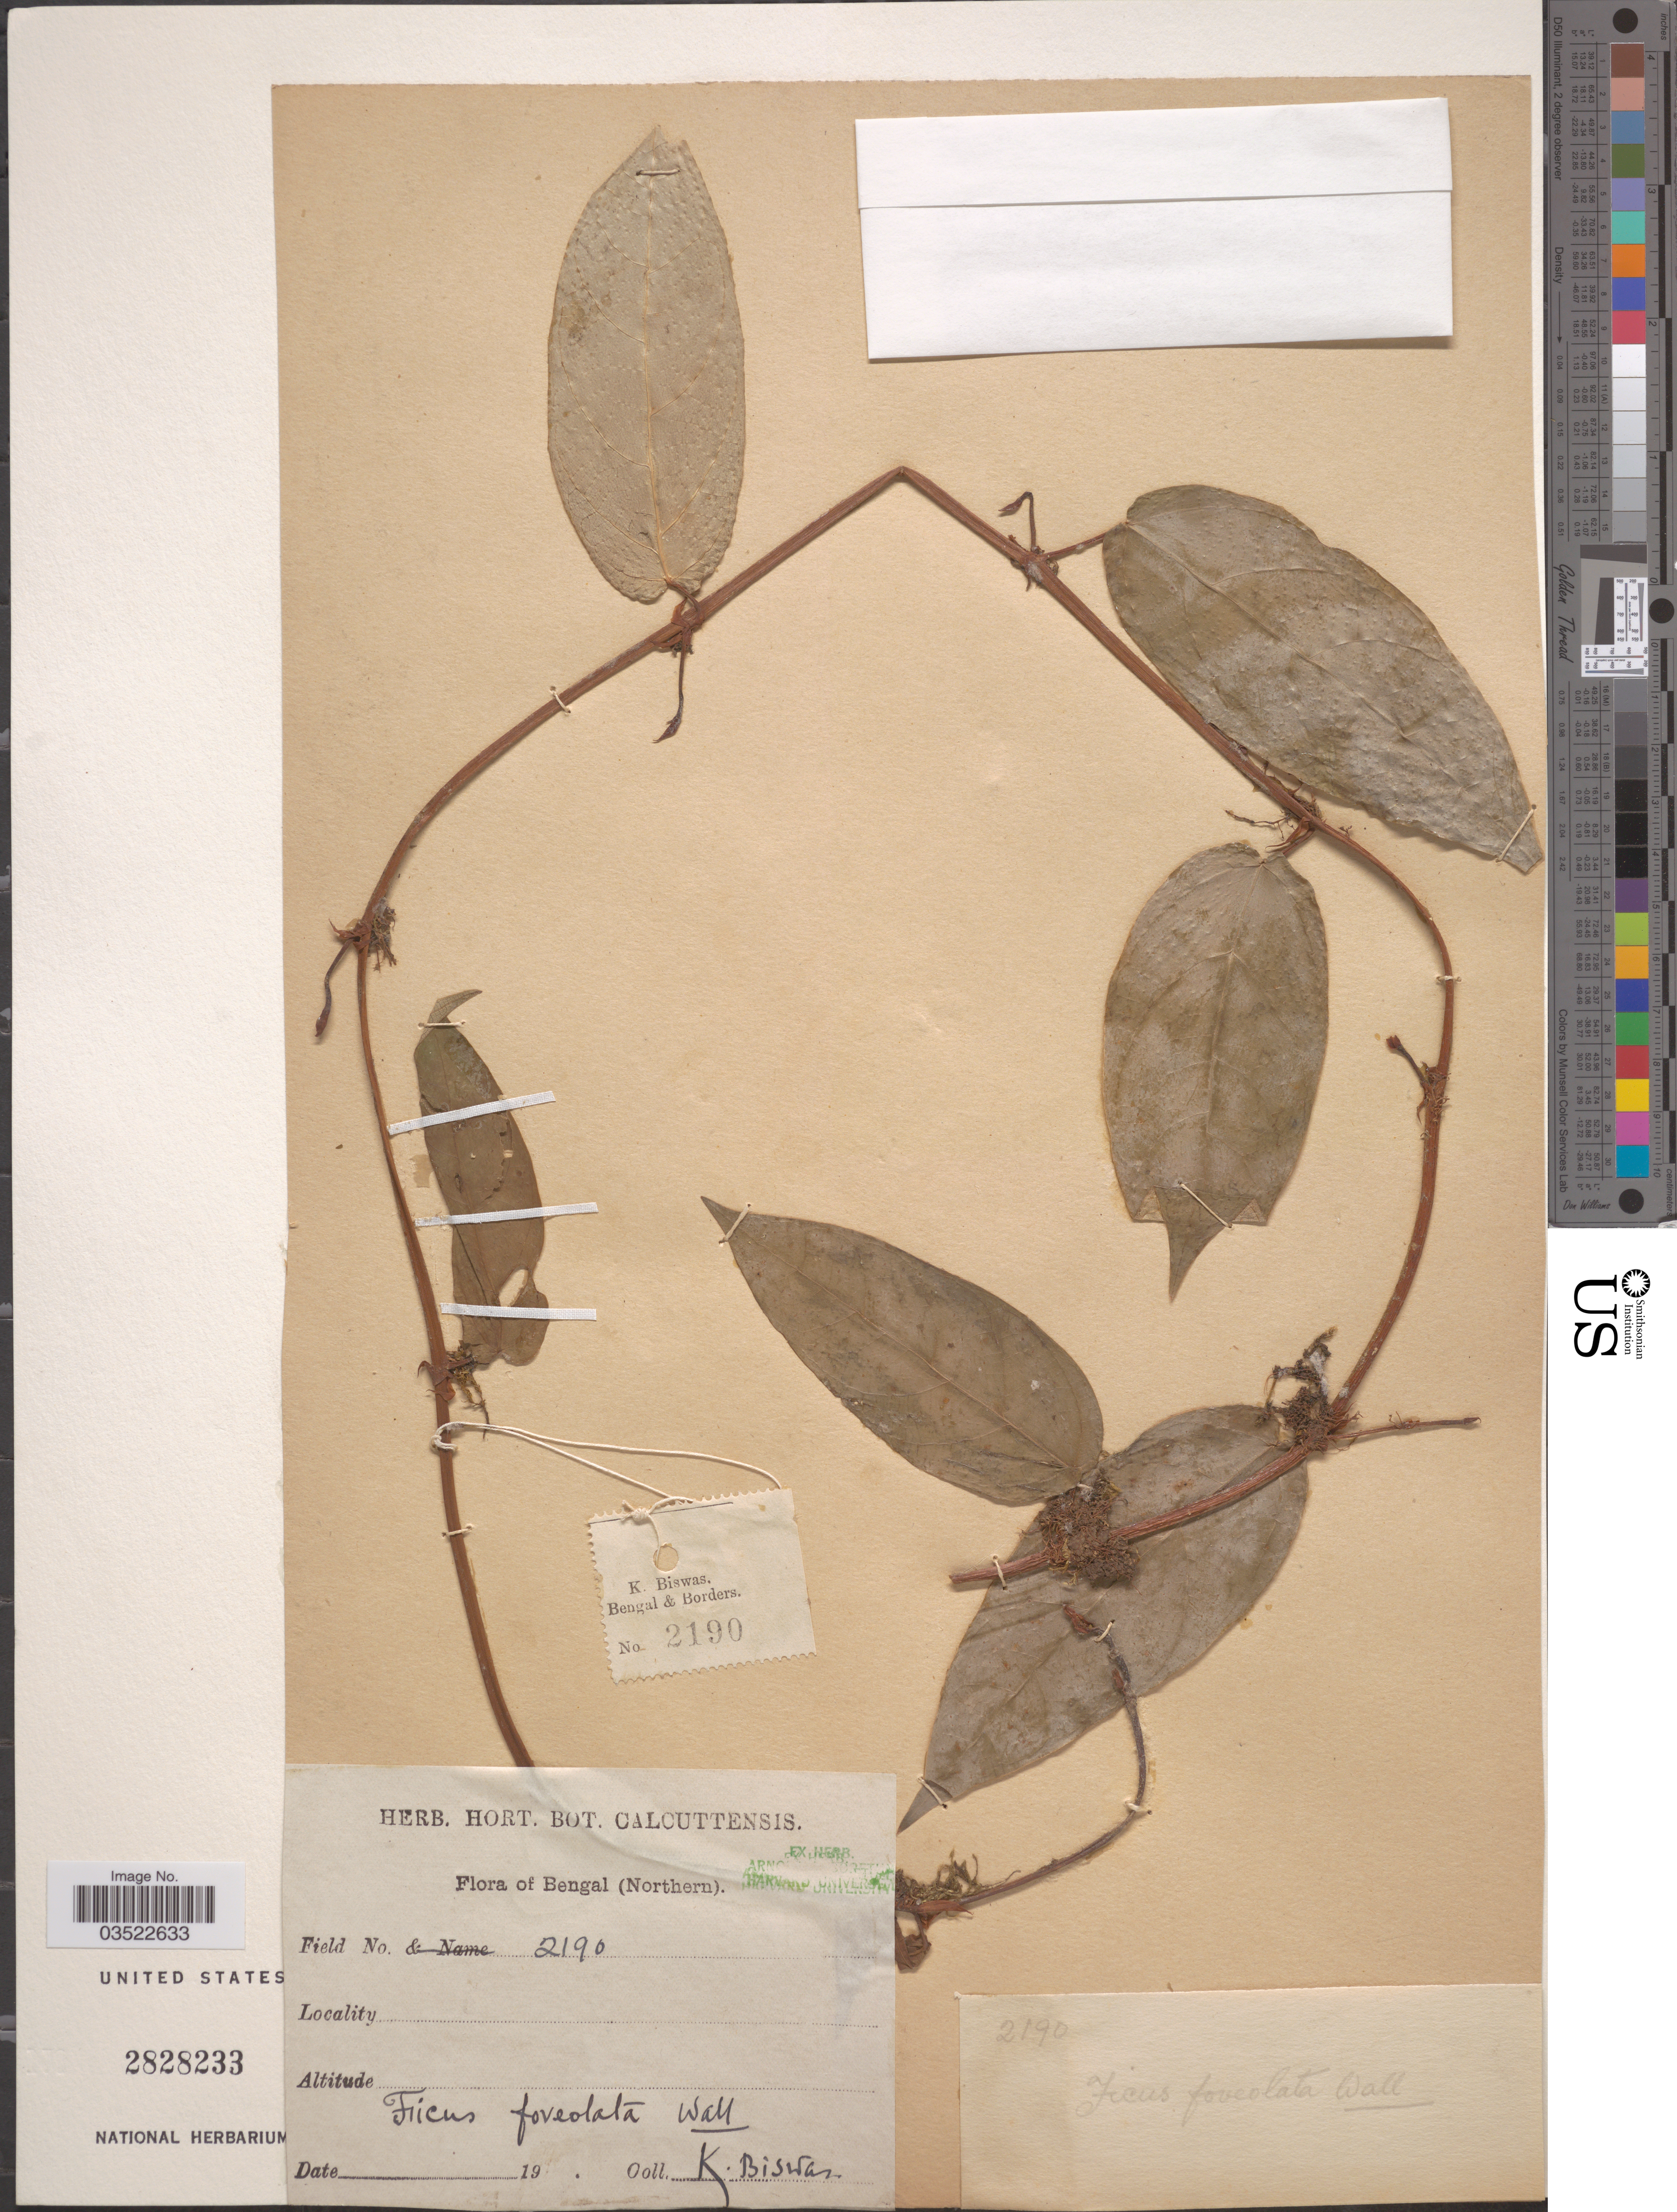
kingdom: Plantae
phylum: Tracheophyta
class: Magnoliopsida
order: Rosales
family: Moraceae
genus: Ficus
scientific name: Ficus sarmentosa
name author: Buch.-Ham. ex Sm.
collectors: K. Biswas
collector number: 2190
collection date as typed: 19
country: India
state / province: West Bengal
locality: Bengal & Borders. Bengal (Northern).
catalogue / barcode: US 2828233